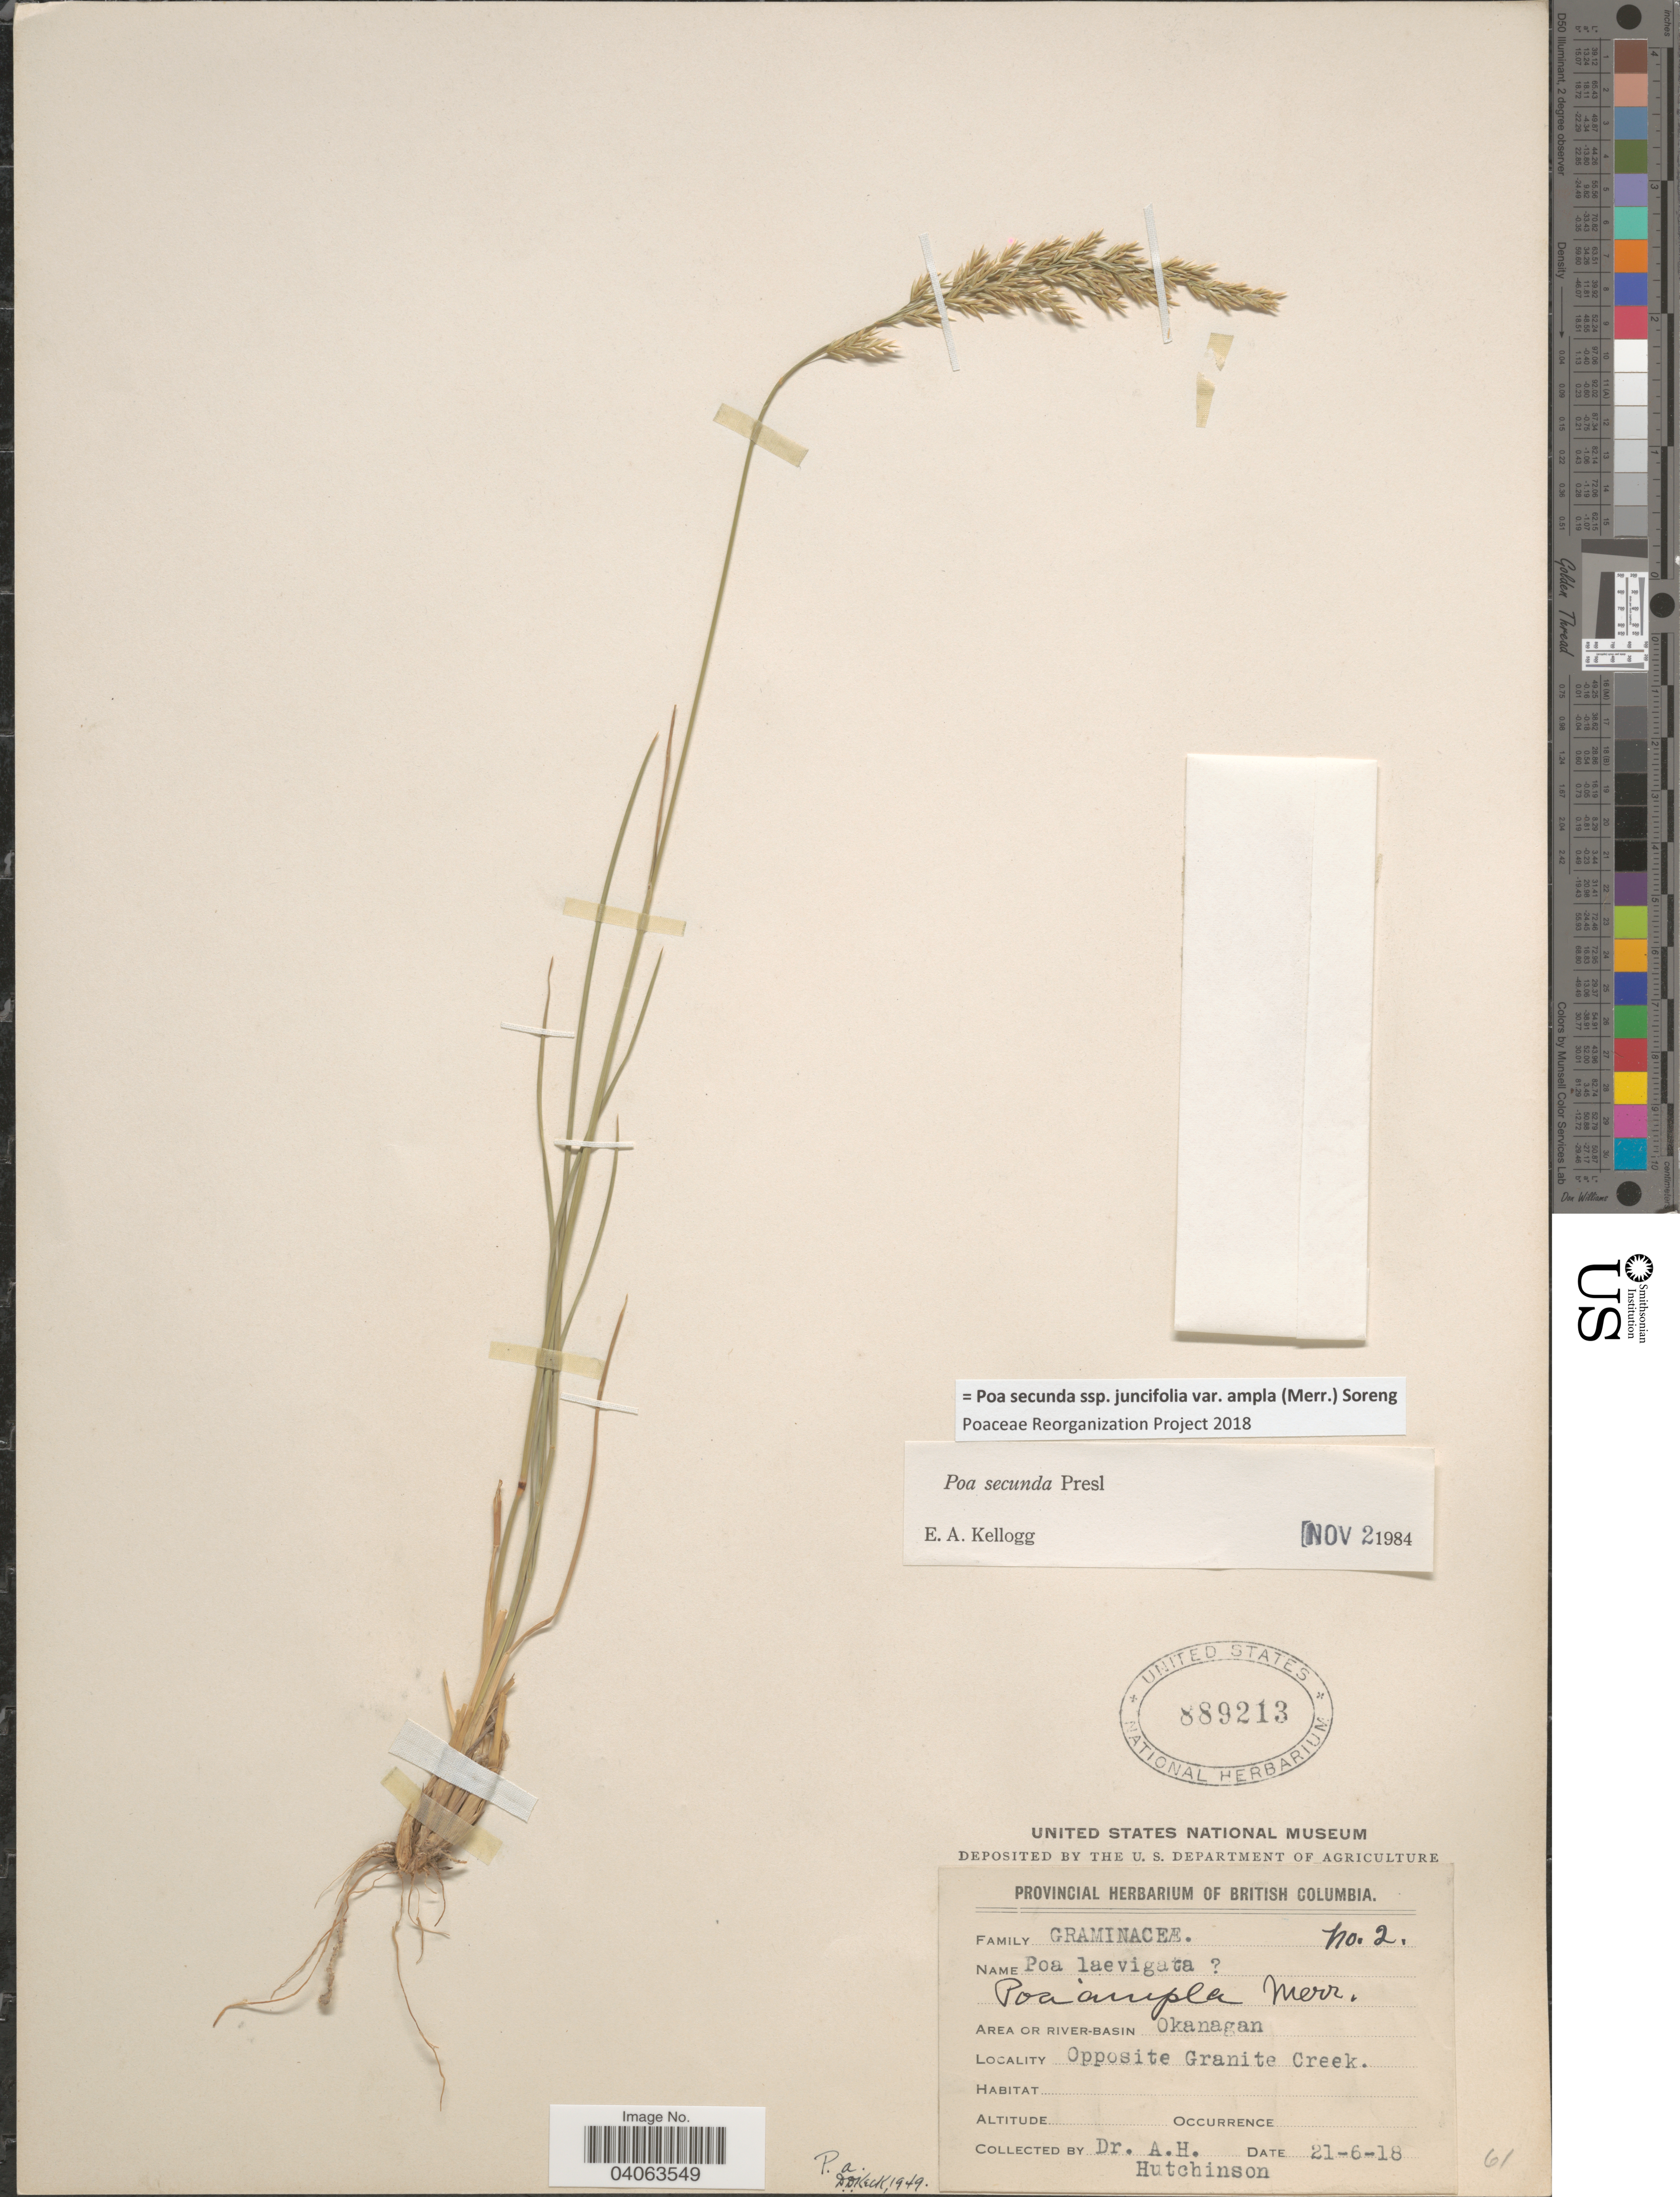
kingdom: Plantae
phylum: Tracheophyta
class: Liliopsida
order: Poales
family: Poaceae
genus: Poa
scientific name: Poa secunda subsp. juncifolia var. ampla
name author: (Merr.) Soreng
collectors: A. Hutchinson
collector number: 2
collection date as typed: Transcribed d/m/y: 21/6/18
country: Canada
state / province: British Columbia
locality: Area or River-Basin Okanagan. Opposite Granite Creek.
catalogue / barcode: US 889213